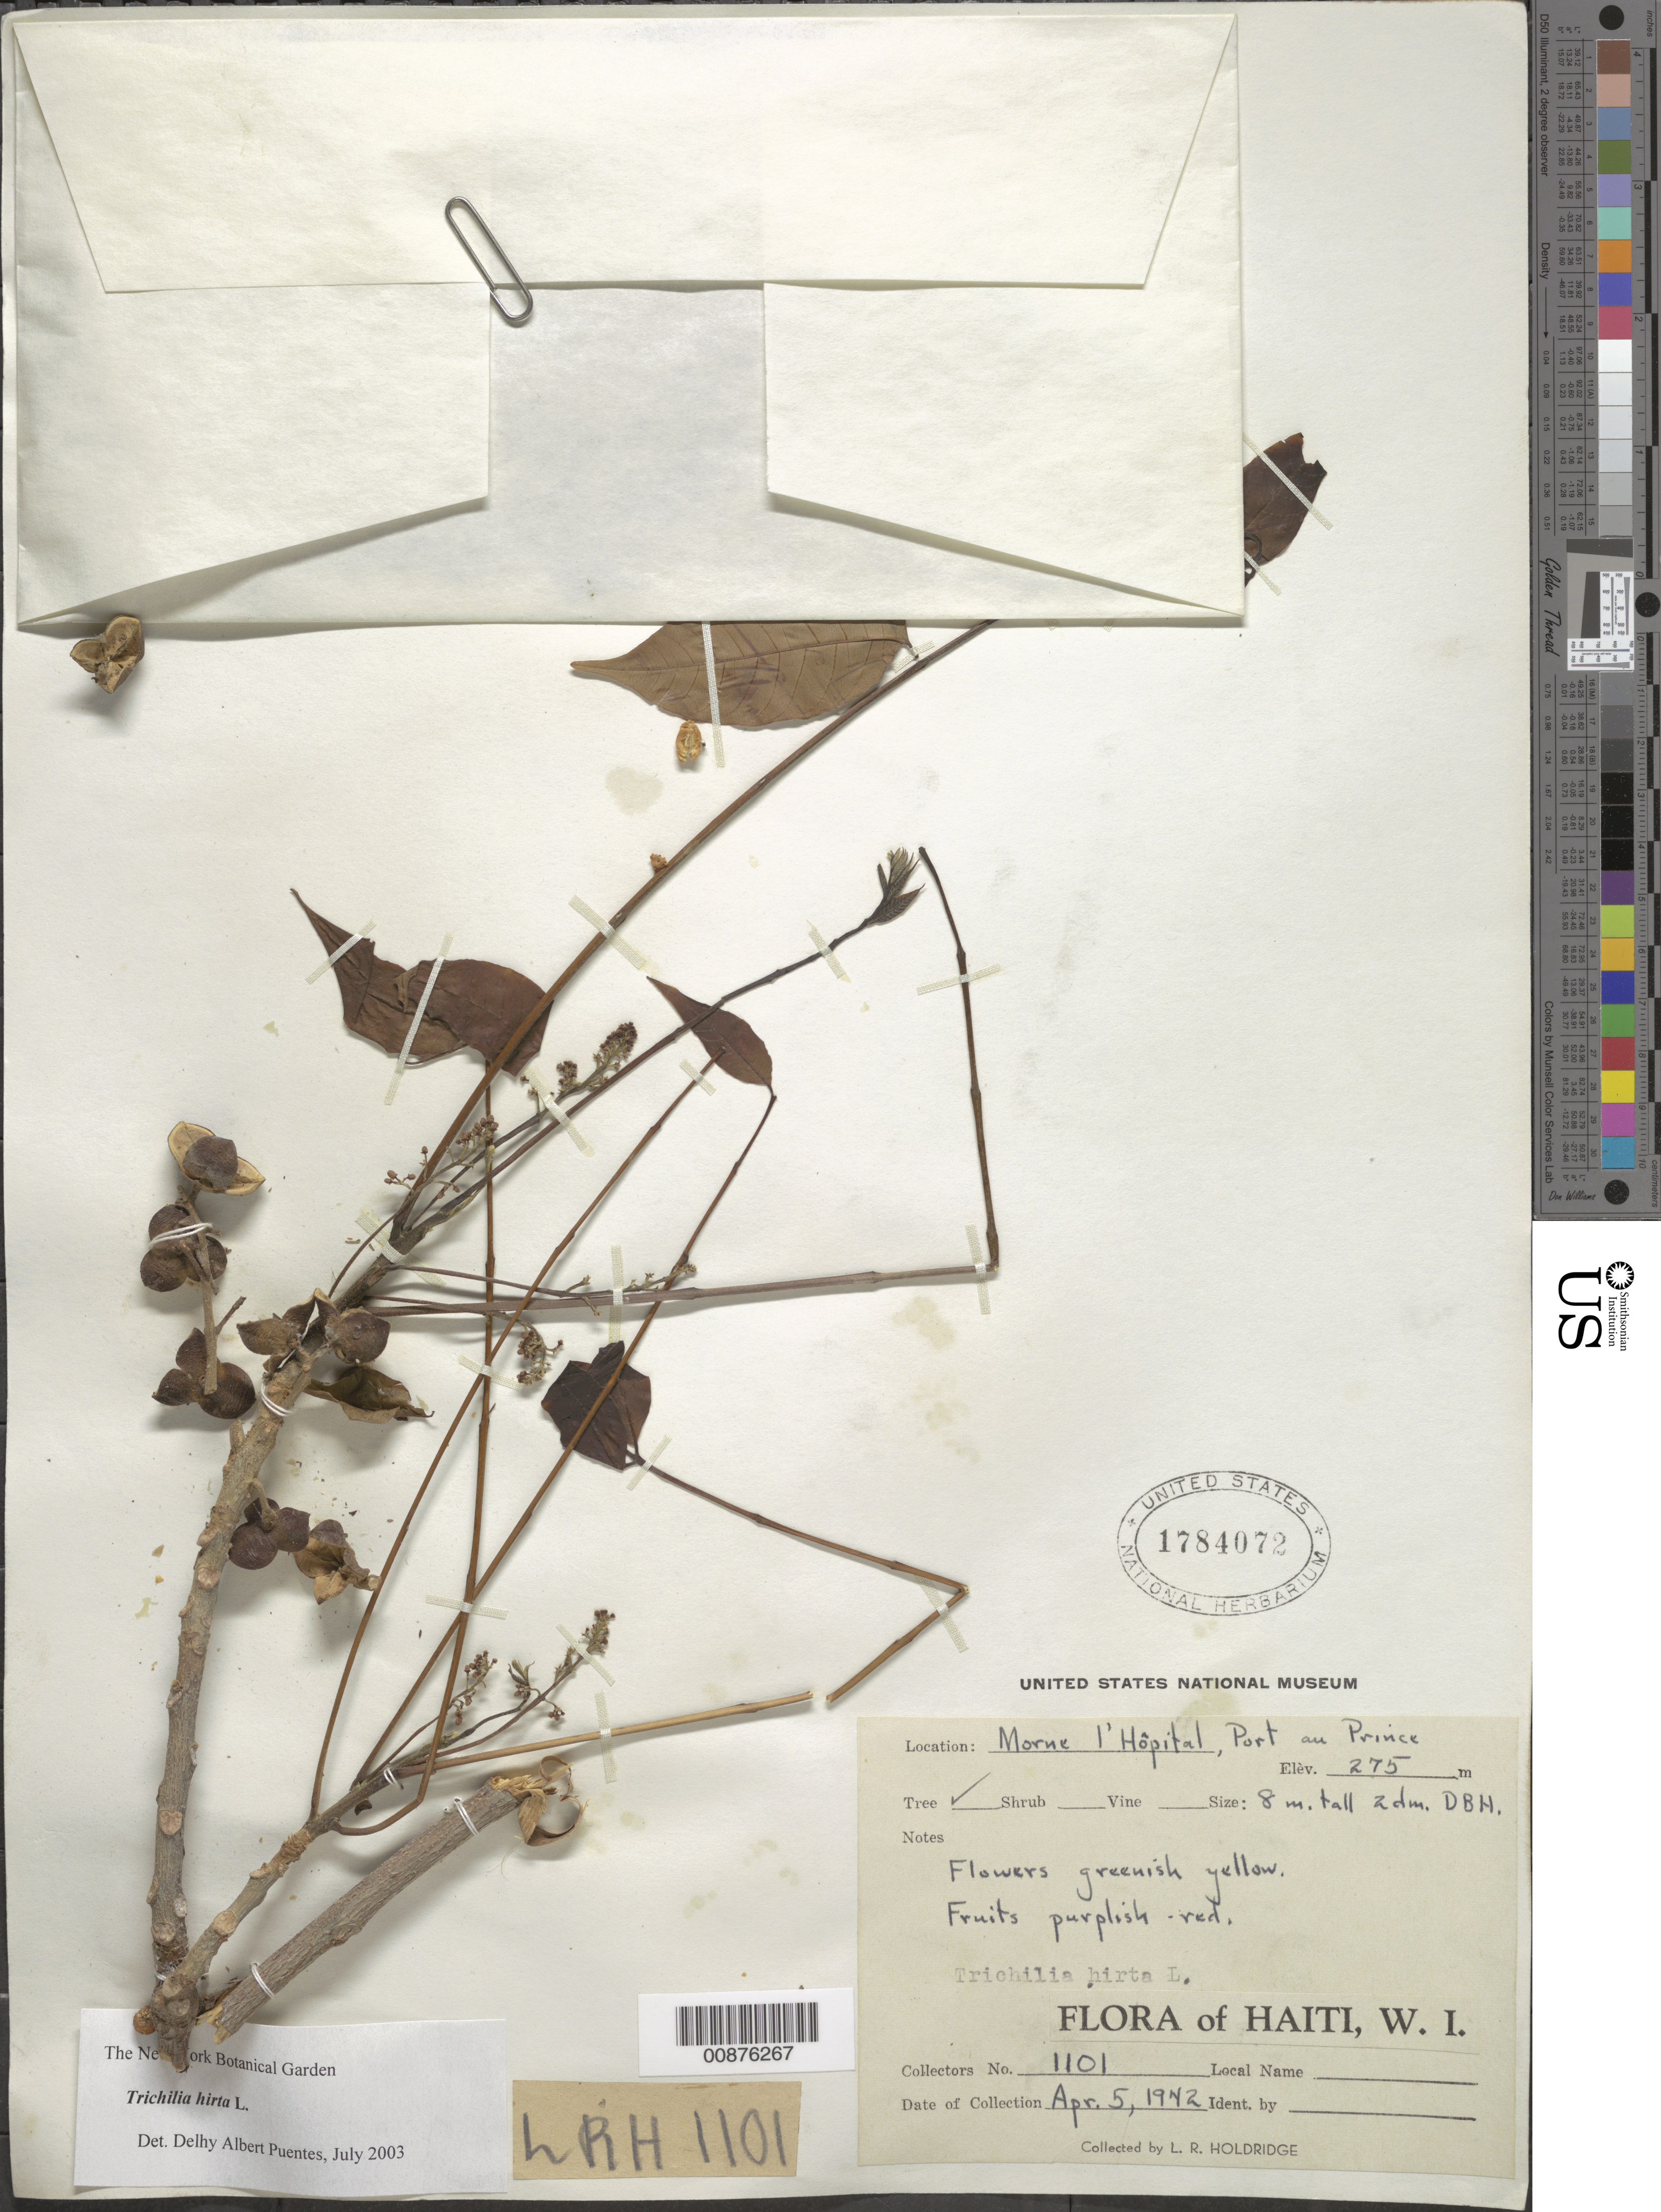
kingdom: Plantae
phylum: Tracheophyta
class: Magnoliopsida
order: Sapindales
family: Meliaceae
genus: Trichilia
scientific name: Trichilia hirta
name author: L.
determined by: Puentes, D. A.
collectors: L. Holdridge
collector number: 1101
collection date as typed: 05 Apr 1942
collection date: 1942-04-05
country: Haiti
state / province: Ouest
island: Hispaniola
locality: Morne l'Hôpital, Port au Prince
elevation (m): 275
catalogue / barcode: US 1784072